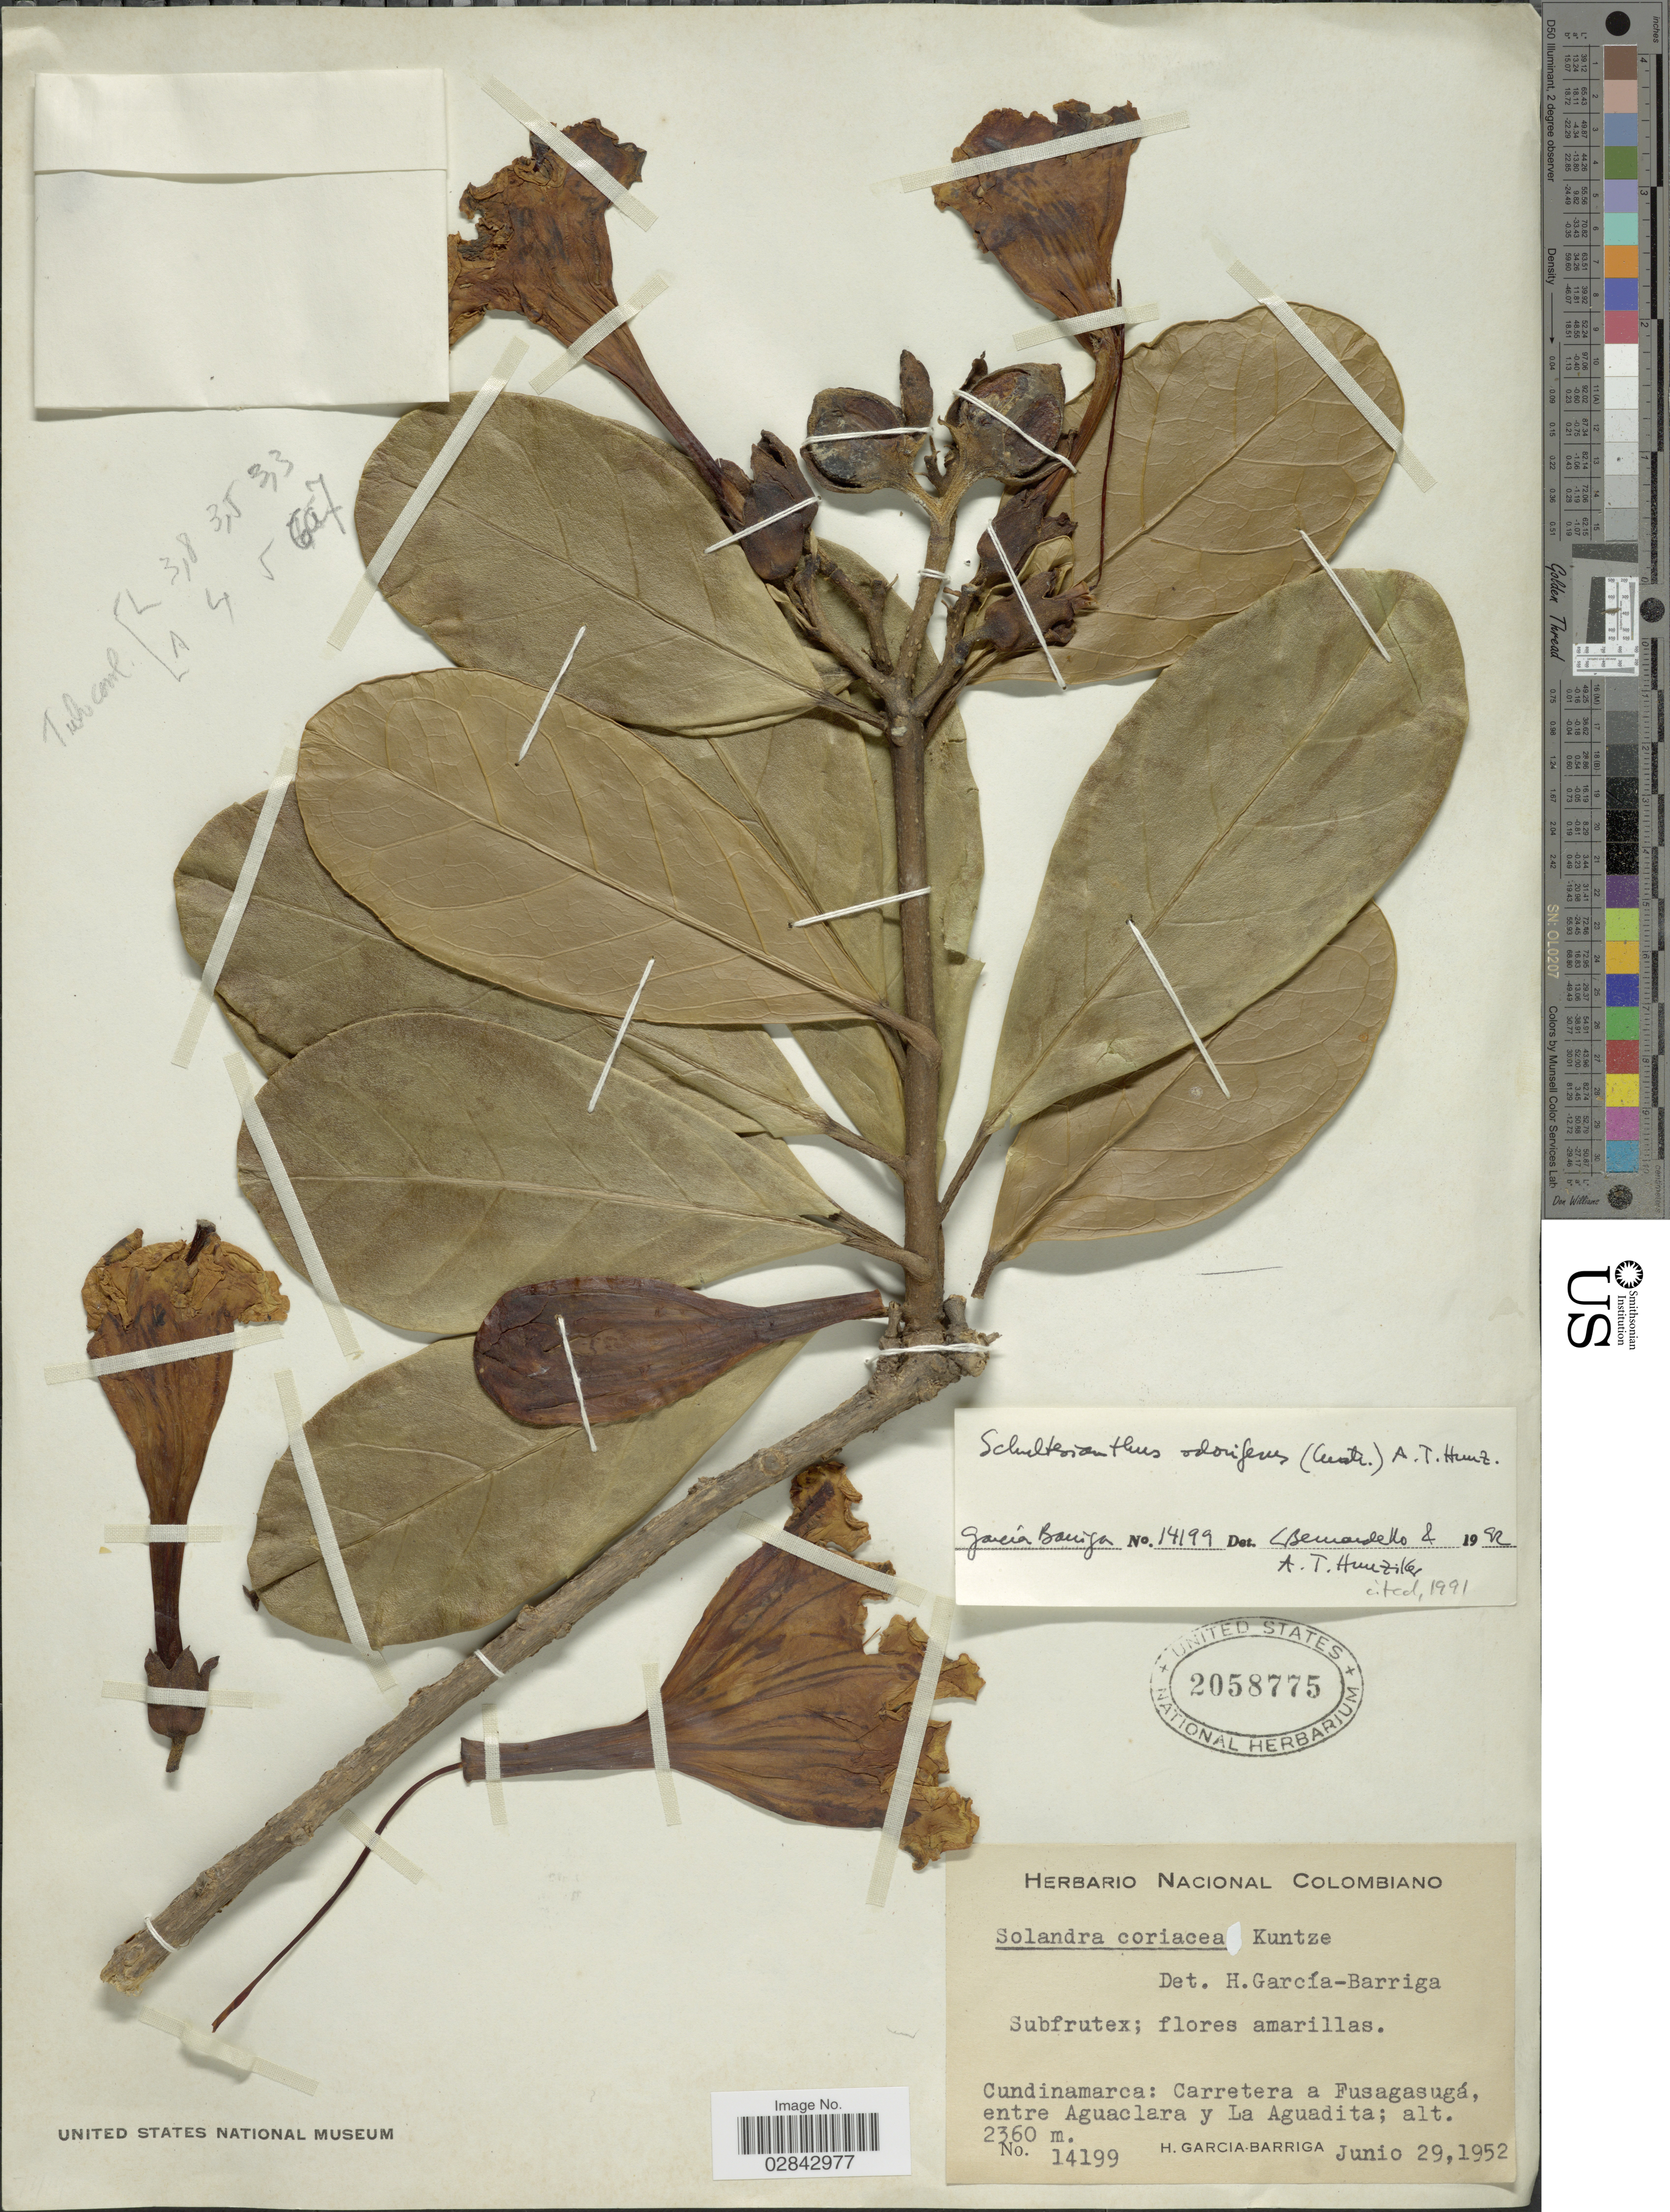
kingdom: Plantae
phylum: Tracheophyta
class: Magnoliopsida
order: Solanales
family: Solanaceae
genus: Schultesianthus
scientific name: Schultesianthus odoriferus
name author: (Cuatrec.) Hunz.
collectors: H. García Barriga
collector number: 14199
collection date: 1952-06-29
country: Colombia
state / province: Cundinamarca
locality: Carretera a Fusagasugá, entre Aguaclara y La Aguadita.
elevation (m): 2360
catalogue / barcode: US 2058775